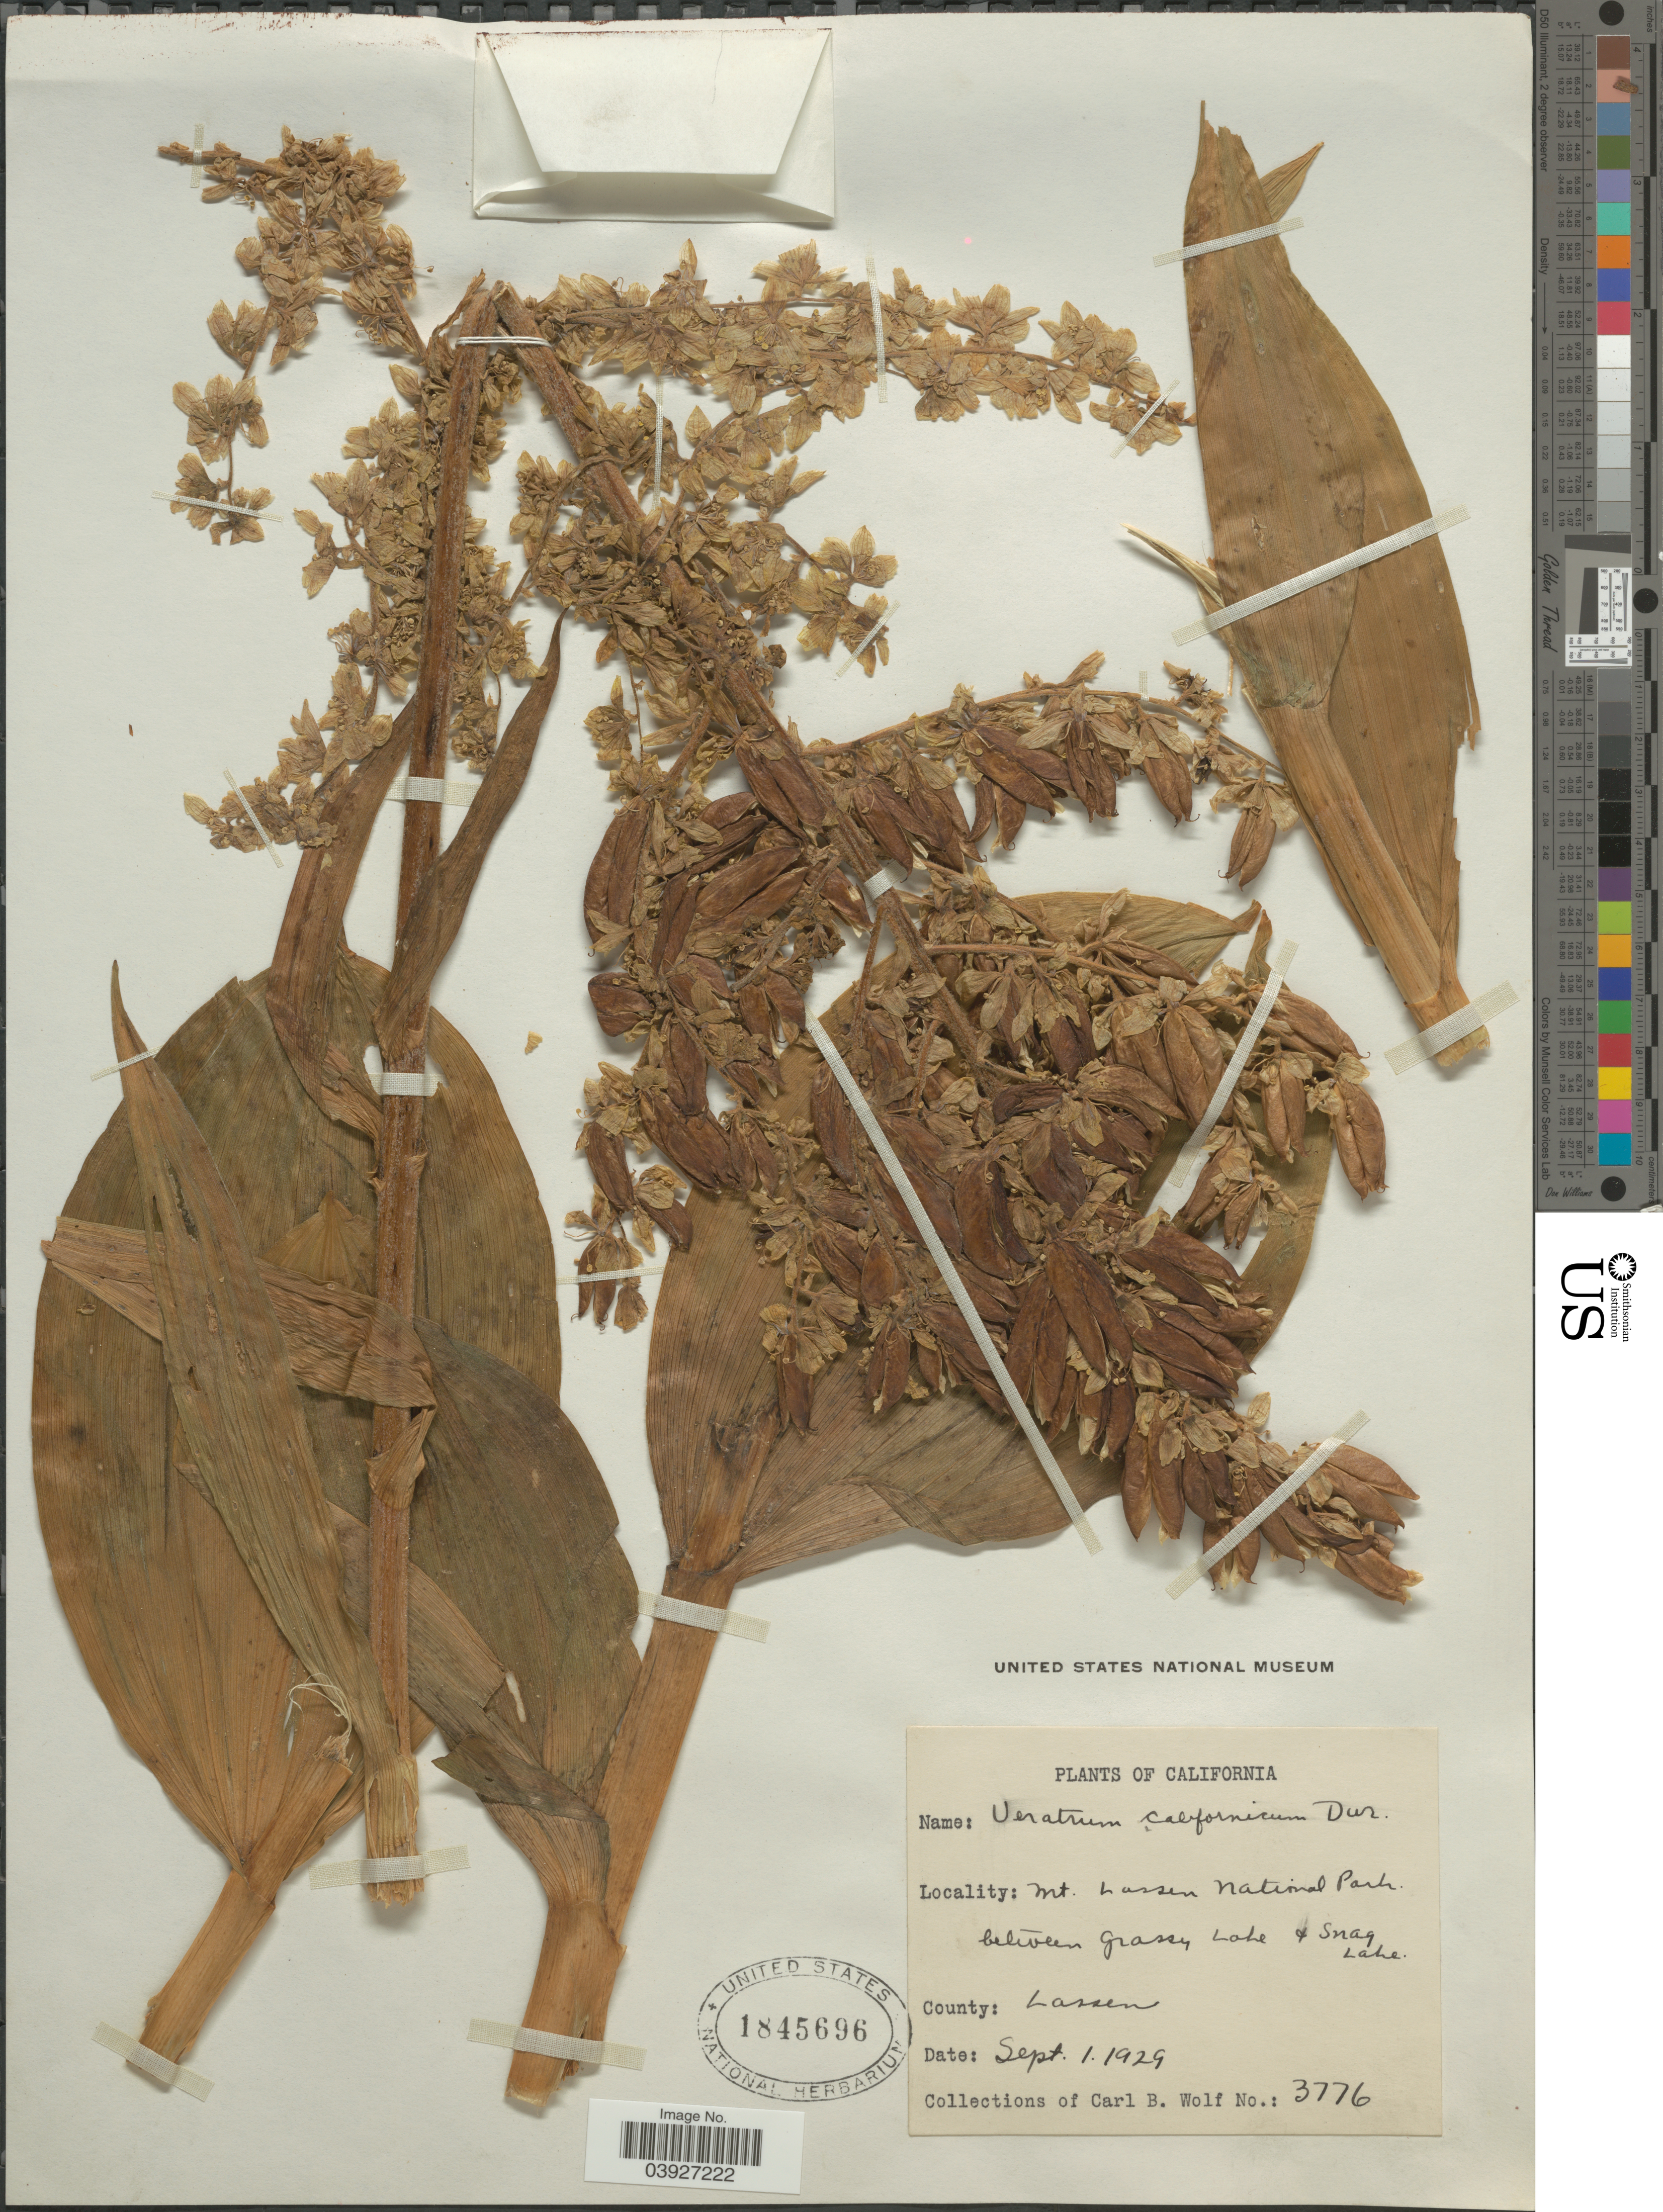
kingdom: Plantae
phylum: Tracheophyta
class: Liliopsida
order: Liliales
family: Melanthiaceae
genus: Veratrum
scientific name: Veratrum californicum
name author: Durand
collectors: C. B. Wolf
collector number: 3776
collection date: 1929-09-01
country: United States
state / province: California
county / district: Lassen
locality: Mt. Lassen National Park between Grassy Lake + Snag Lake. County: Lassen.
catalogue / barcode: US 1845696